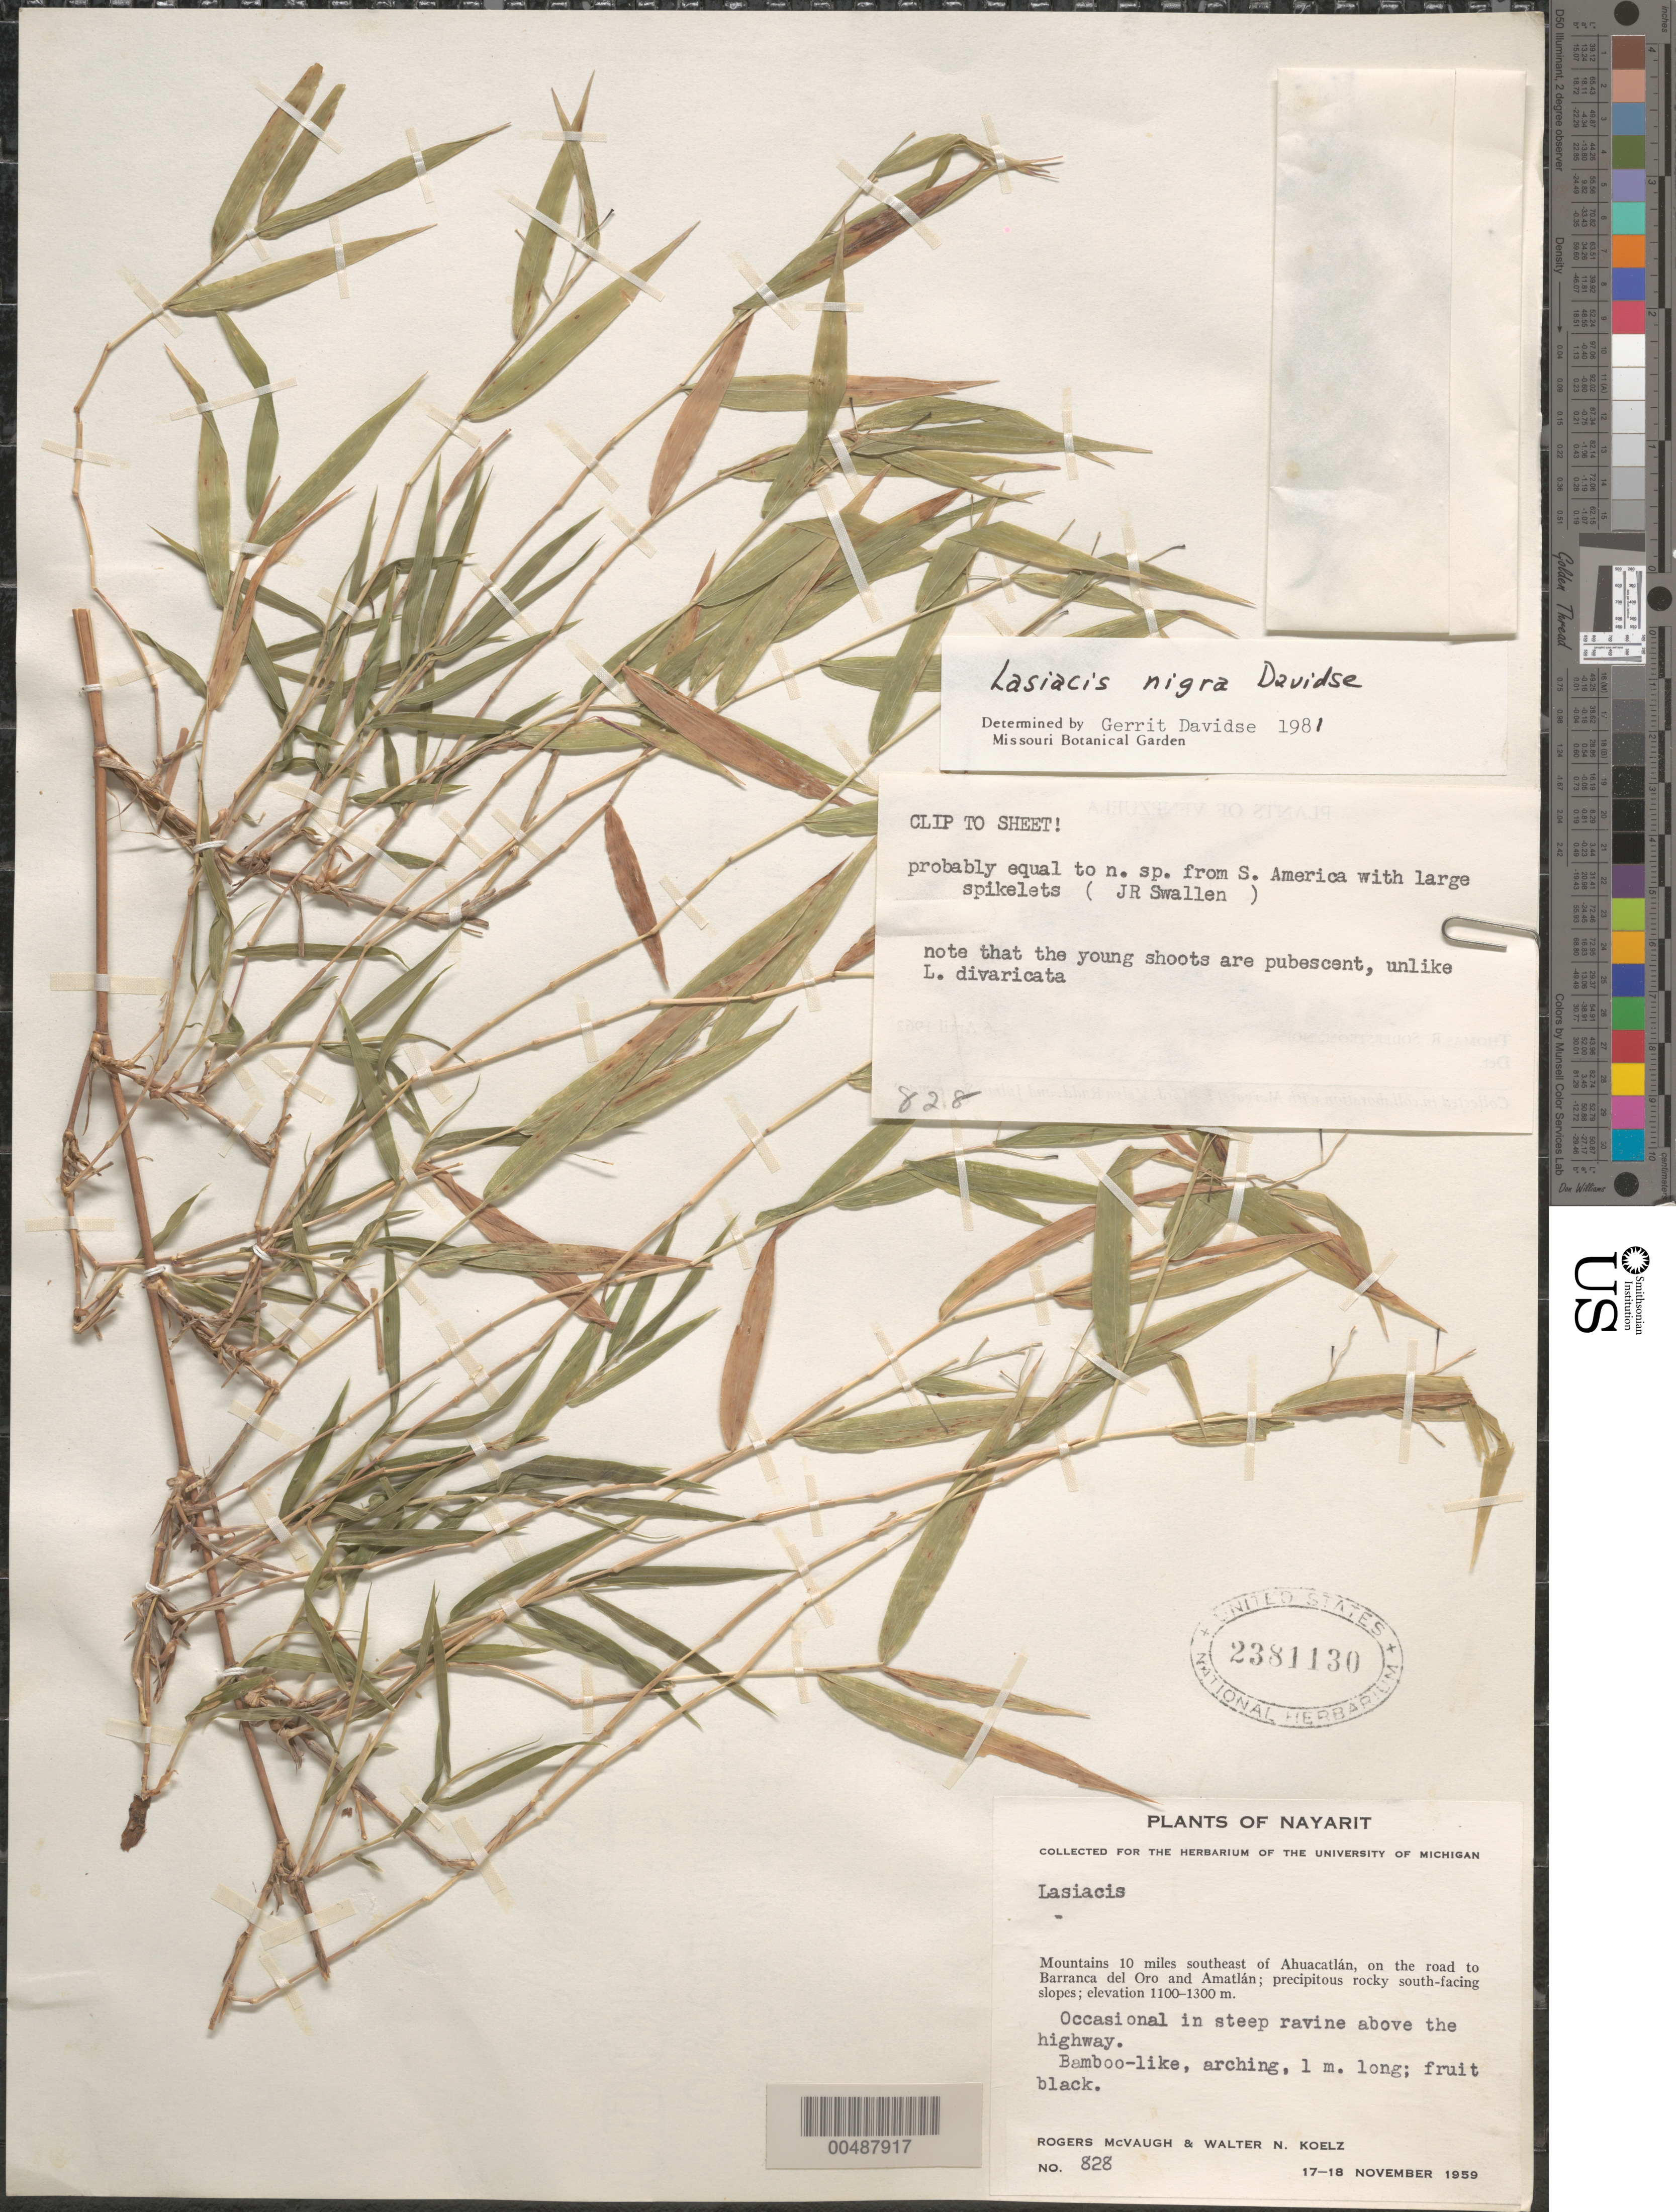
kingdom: Plantae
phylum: Tracheophyta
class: Liliopsida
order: Poales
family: Poaceae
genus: Lasiacis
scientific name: Lasiacis maxonii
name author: Swallen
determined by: Davidse, Gerrit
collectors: R. McVaugh & W. N. Koelz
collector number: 828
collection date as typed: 17 Nov 1959 to 18 Nov 1959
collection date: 1959-11-17/1959-11-18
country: Mexico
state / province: Nayarit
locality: Mts 10 mi SE of Ahuacatl n, on the rd to Barranca del Oro & Amatl n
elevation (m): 1100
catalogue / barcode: US 2381130